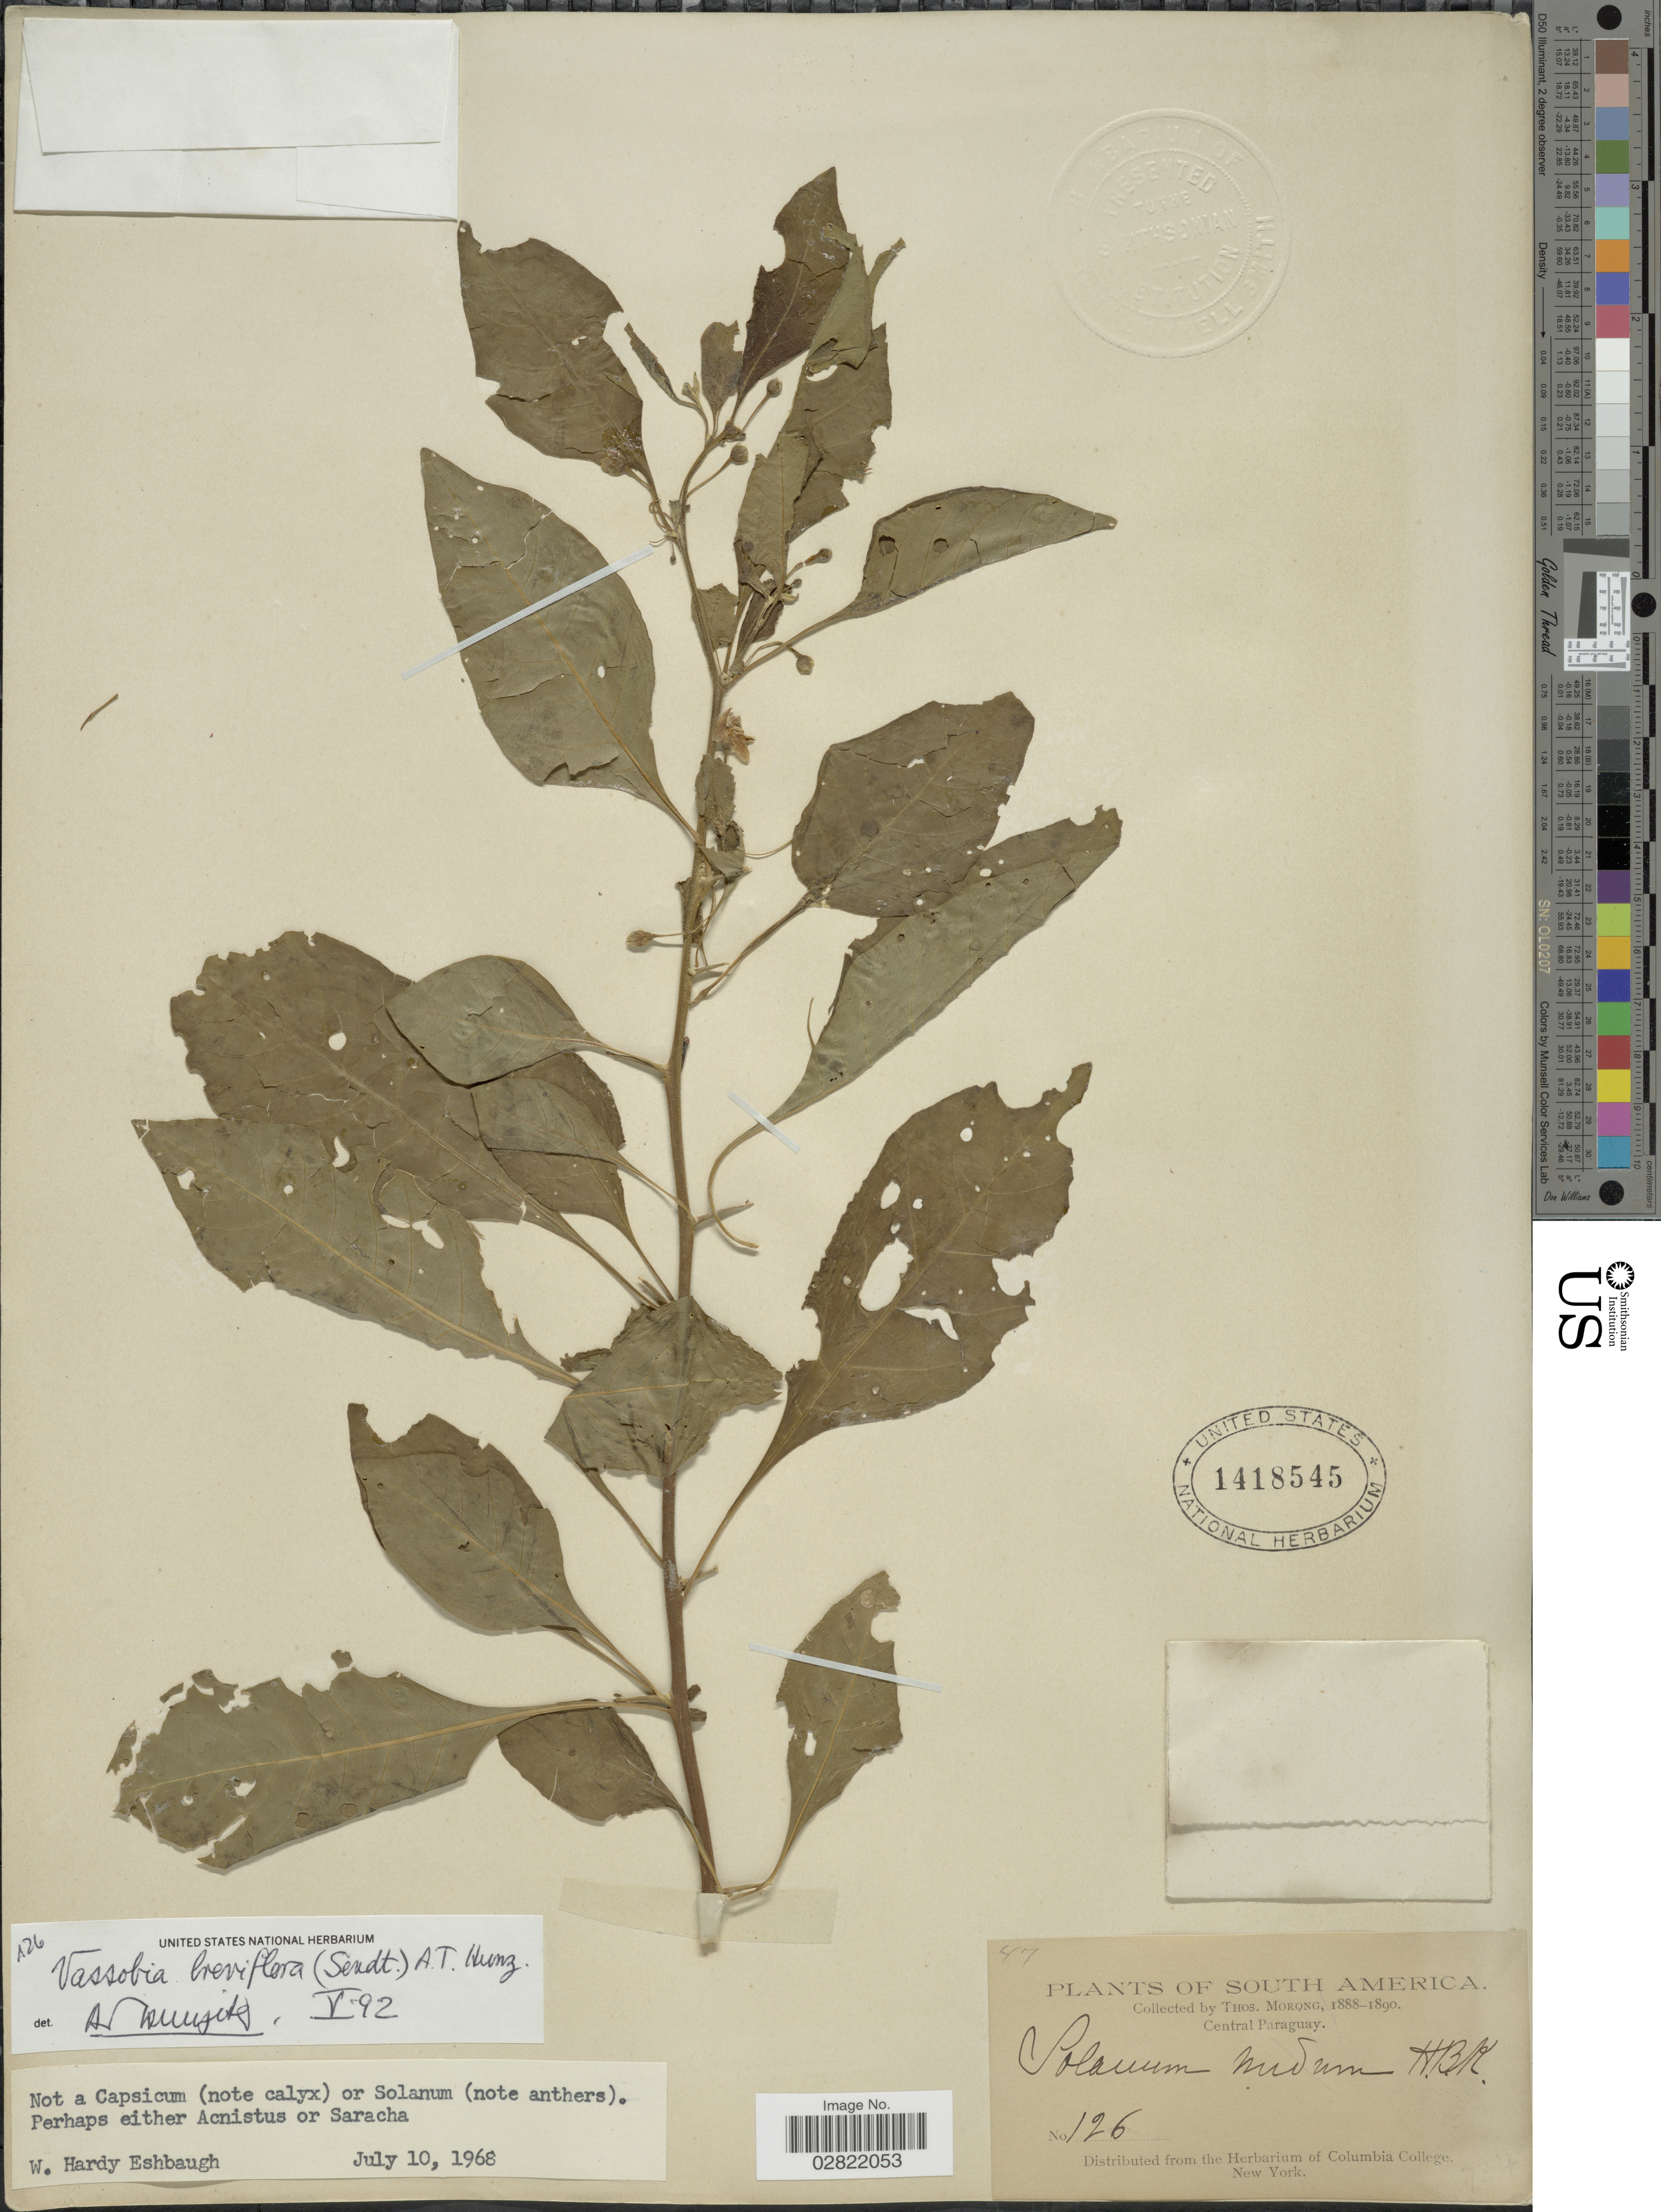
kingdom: Plantae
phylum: Tracheophyta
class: Magnoliopsida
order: Solanales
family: Solanaceae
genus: Vassobia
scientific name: Vassobia breviflora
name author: (Sendt.) Hunz.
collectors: ex herb. T. Morong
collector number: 126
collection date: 1888/1890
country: Paraguay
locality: Central Paraguay.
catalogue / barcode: US 1418545